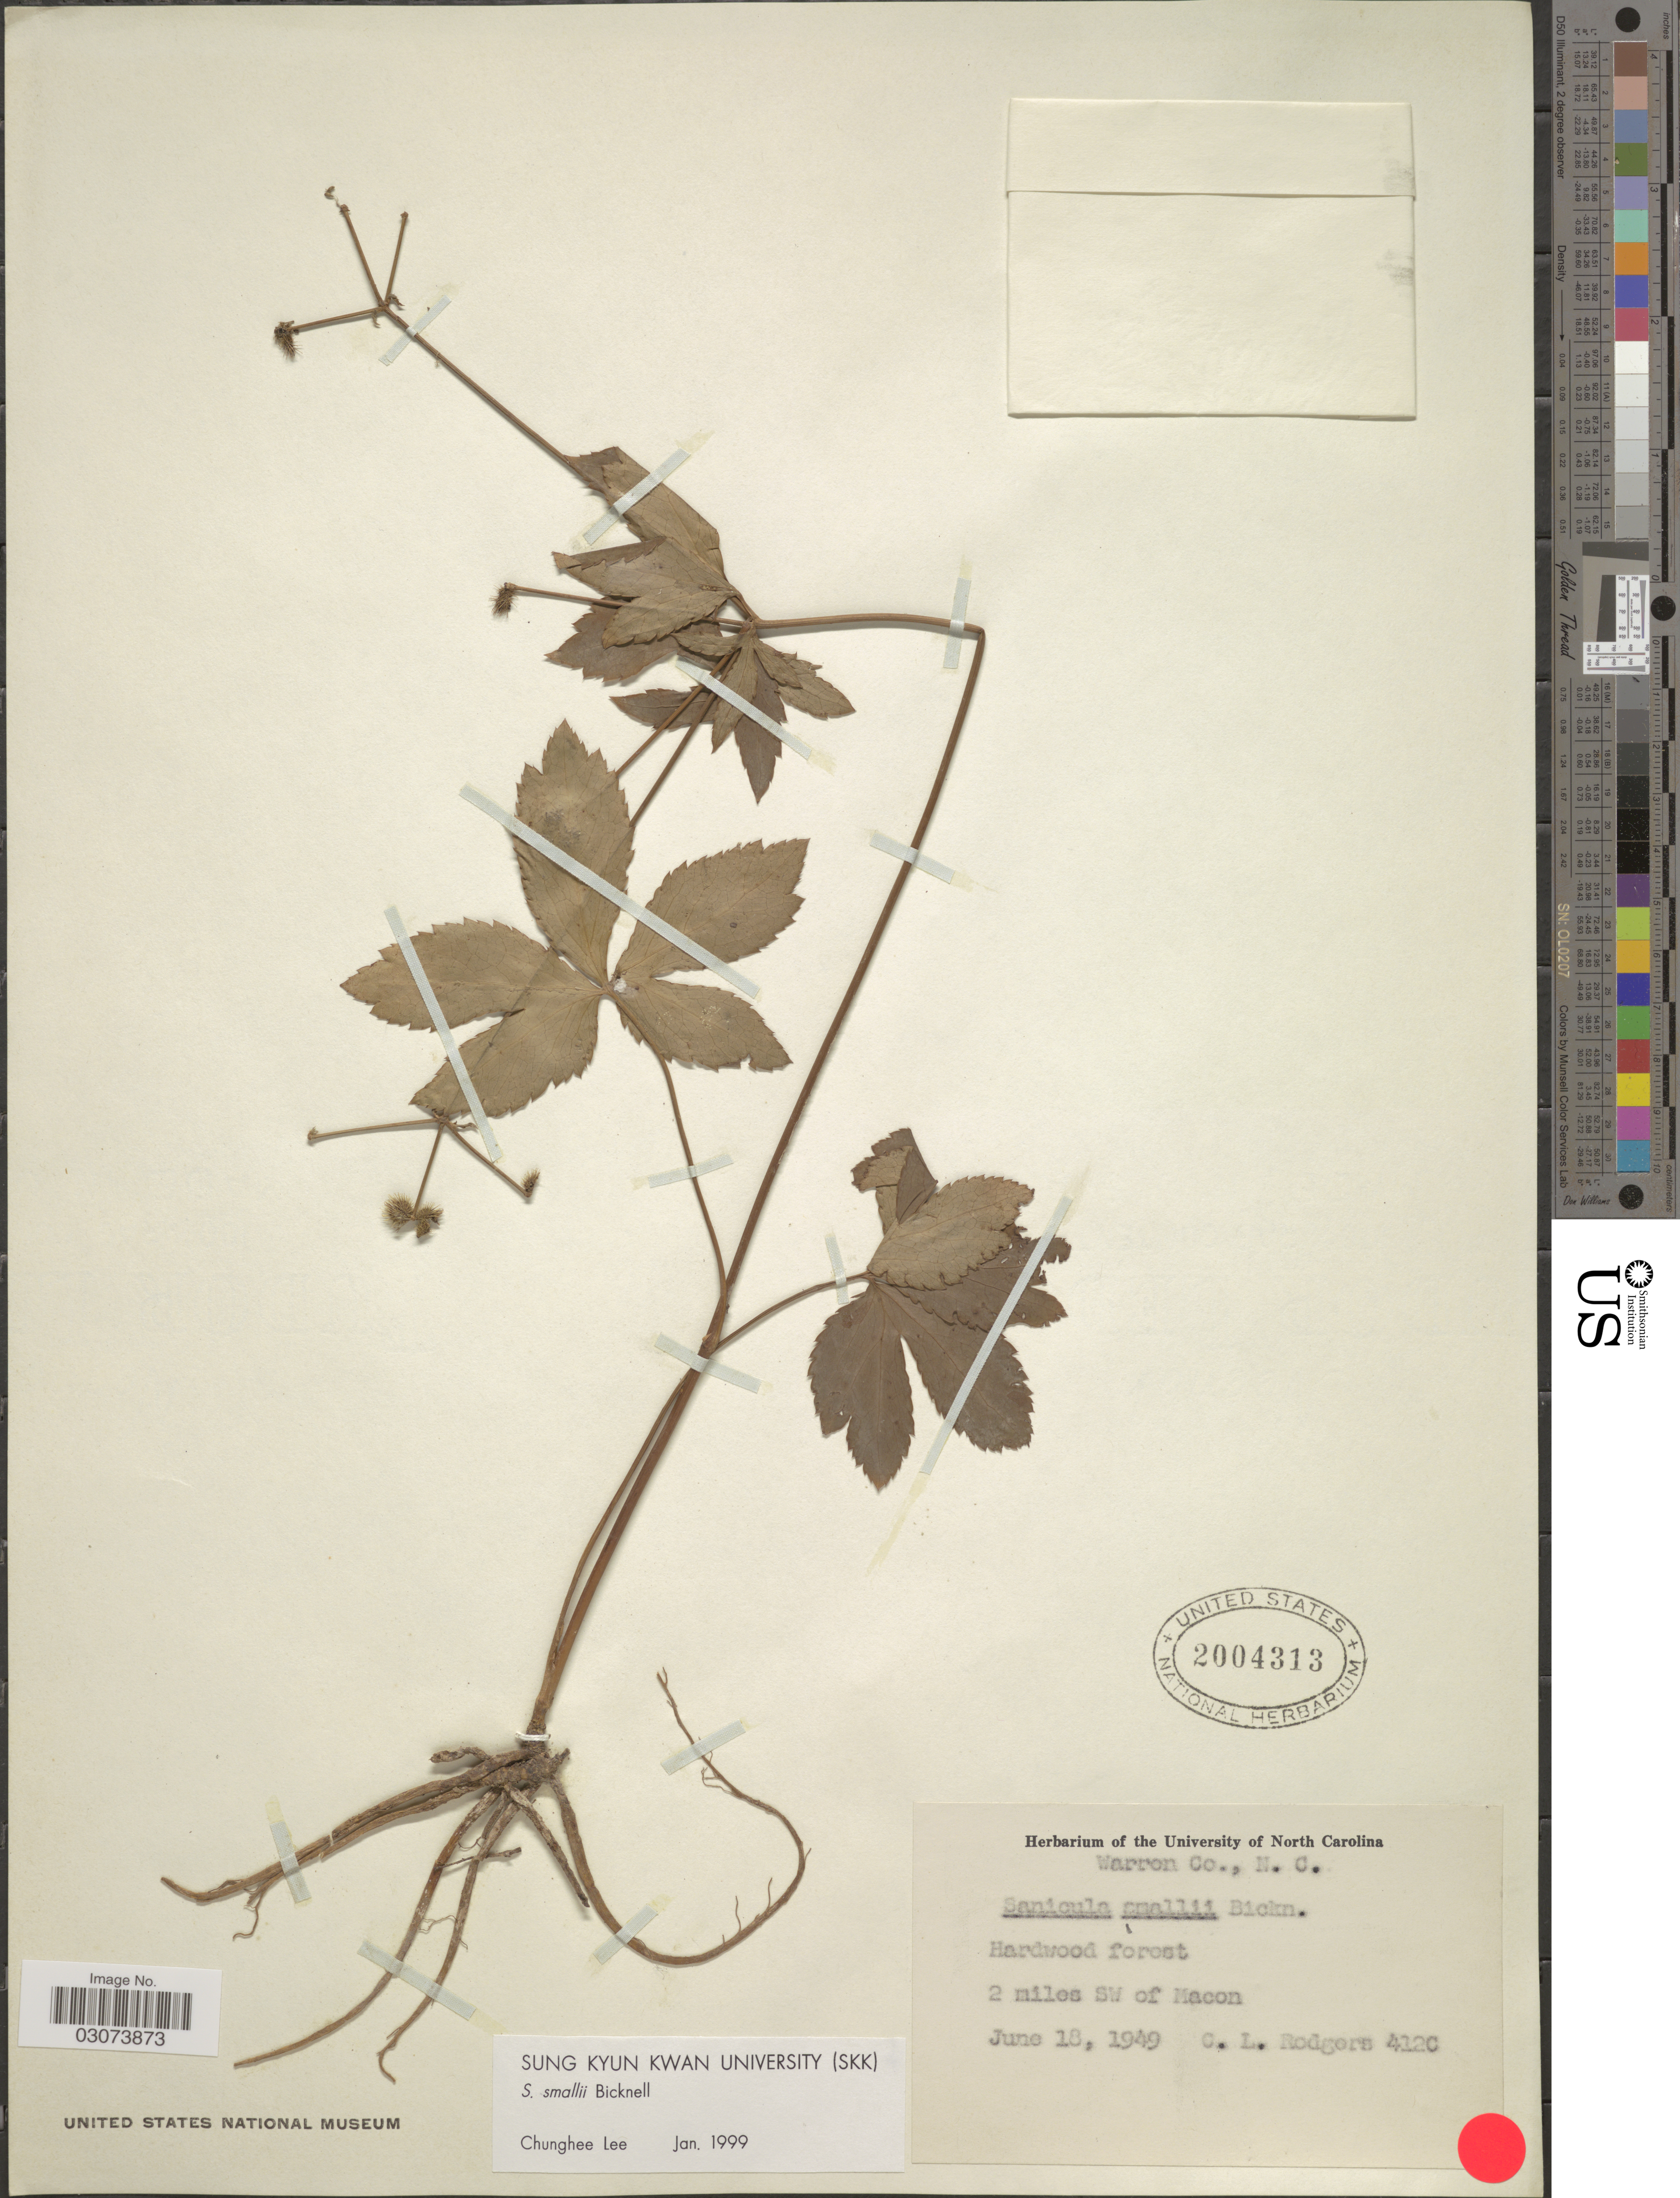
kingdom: Plantae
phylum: Tracheophyta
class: Magnoliopsida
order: Apiales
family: Apiaceae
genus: Sanicula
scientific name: Sanicula smallii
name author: E.P. Bicknell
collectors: C. Rodgers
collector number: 412C*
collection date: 1949-06-18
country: United States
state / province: North Carolina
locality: Warren Co. 2 miles SW of Macon.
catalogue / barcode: US 2004313